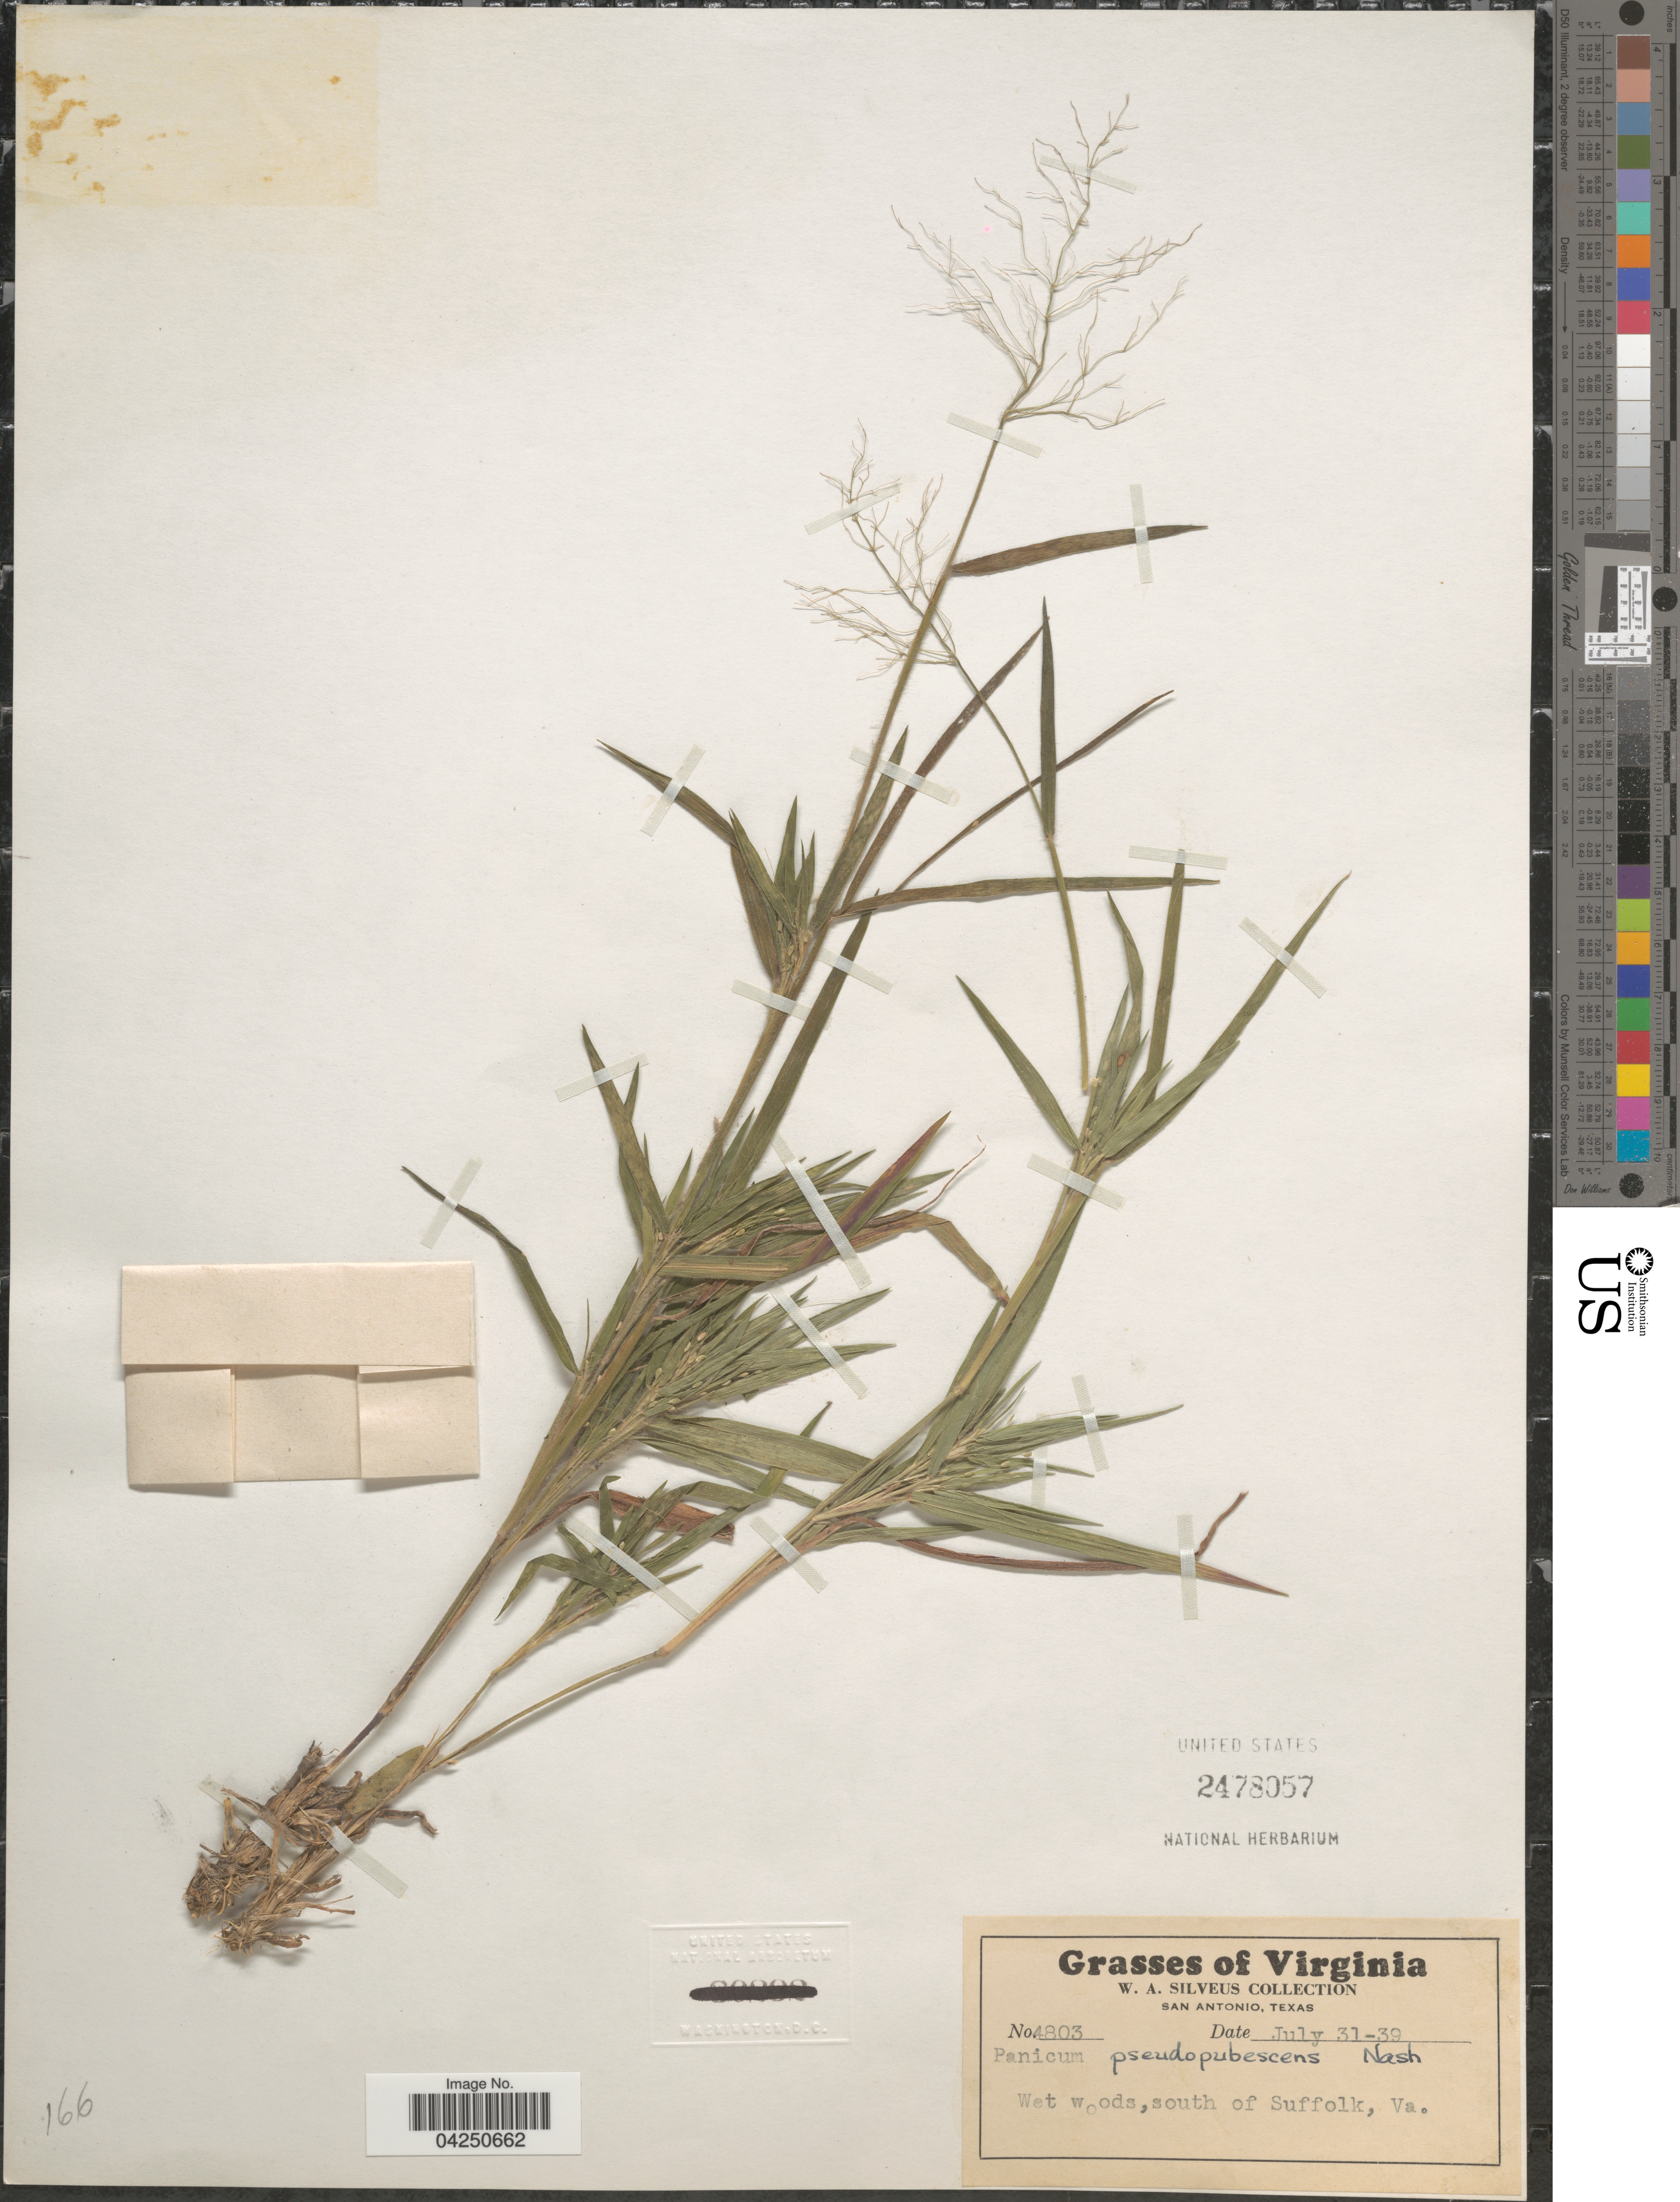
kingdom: Plantae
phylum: Tracheophyta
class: Liliopsida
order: Poales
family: Poaceae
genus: Dichanthelium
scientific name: Dichanthelium acuminatum var. acuminatum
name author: (Sw.) Gould & C.A. Clark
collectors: W. Silveus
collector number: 4803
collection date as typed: Transcribed d/m/y: 31/7/39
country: United States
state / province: Virginia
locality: Wet woods, south of Suffolk.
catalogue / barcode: US 2478057